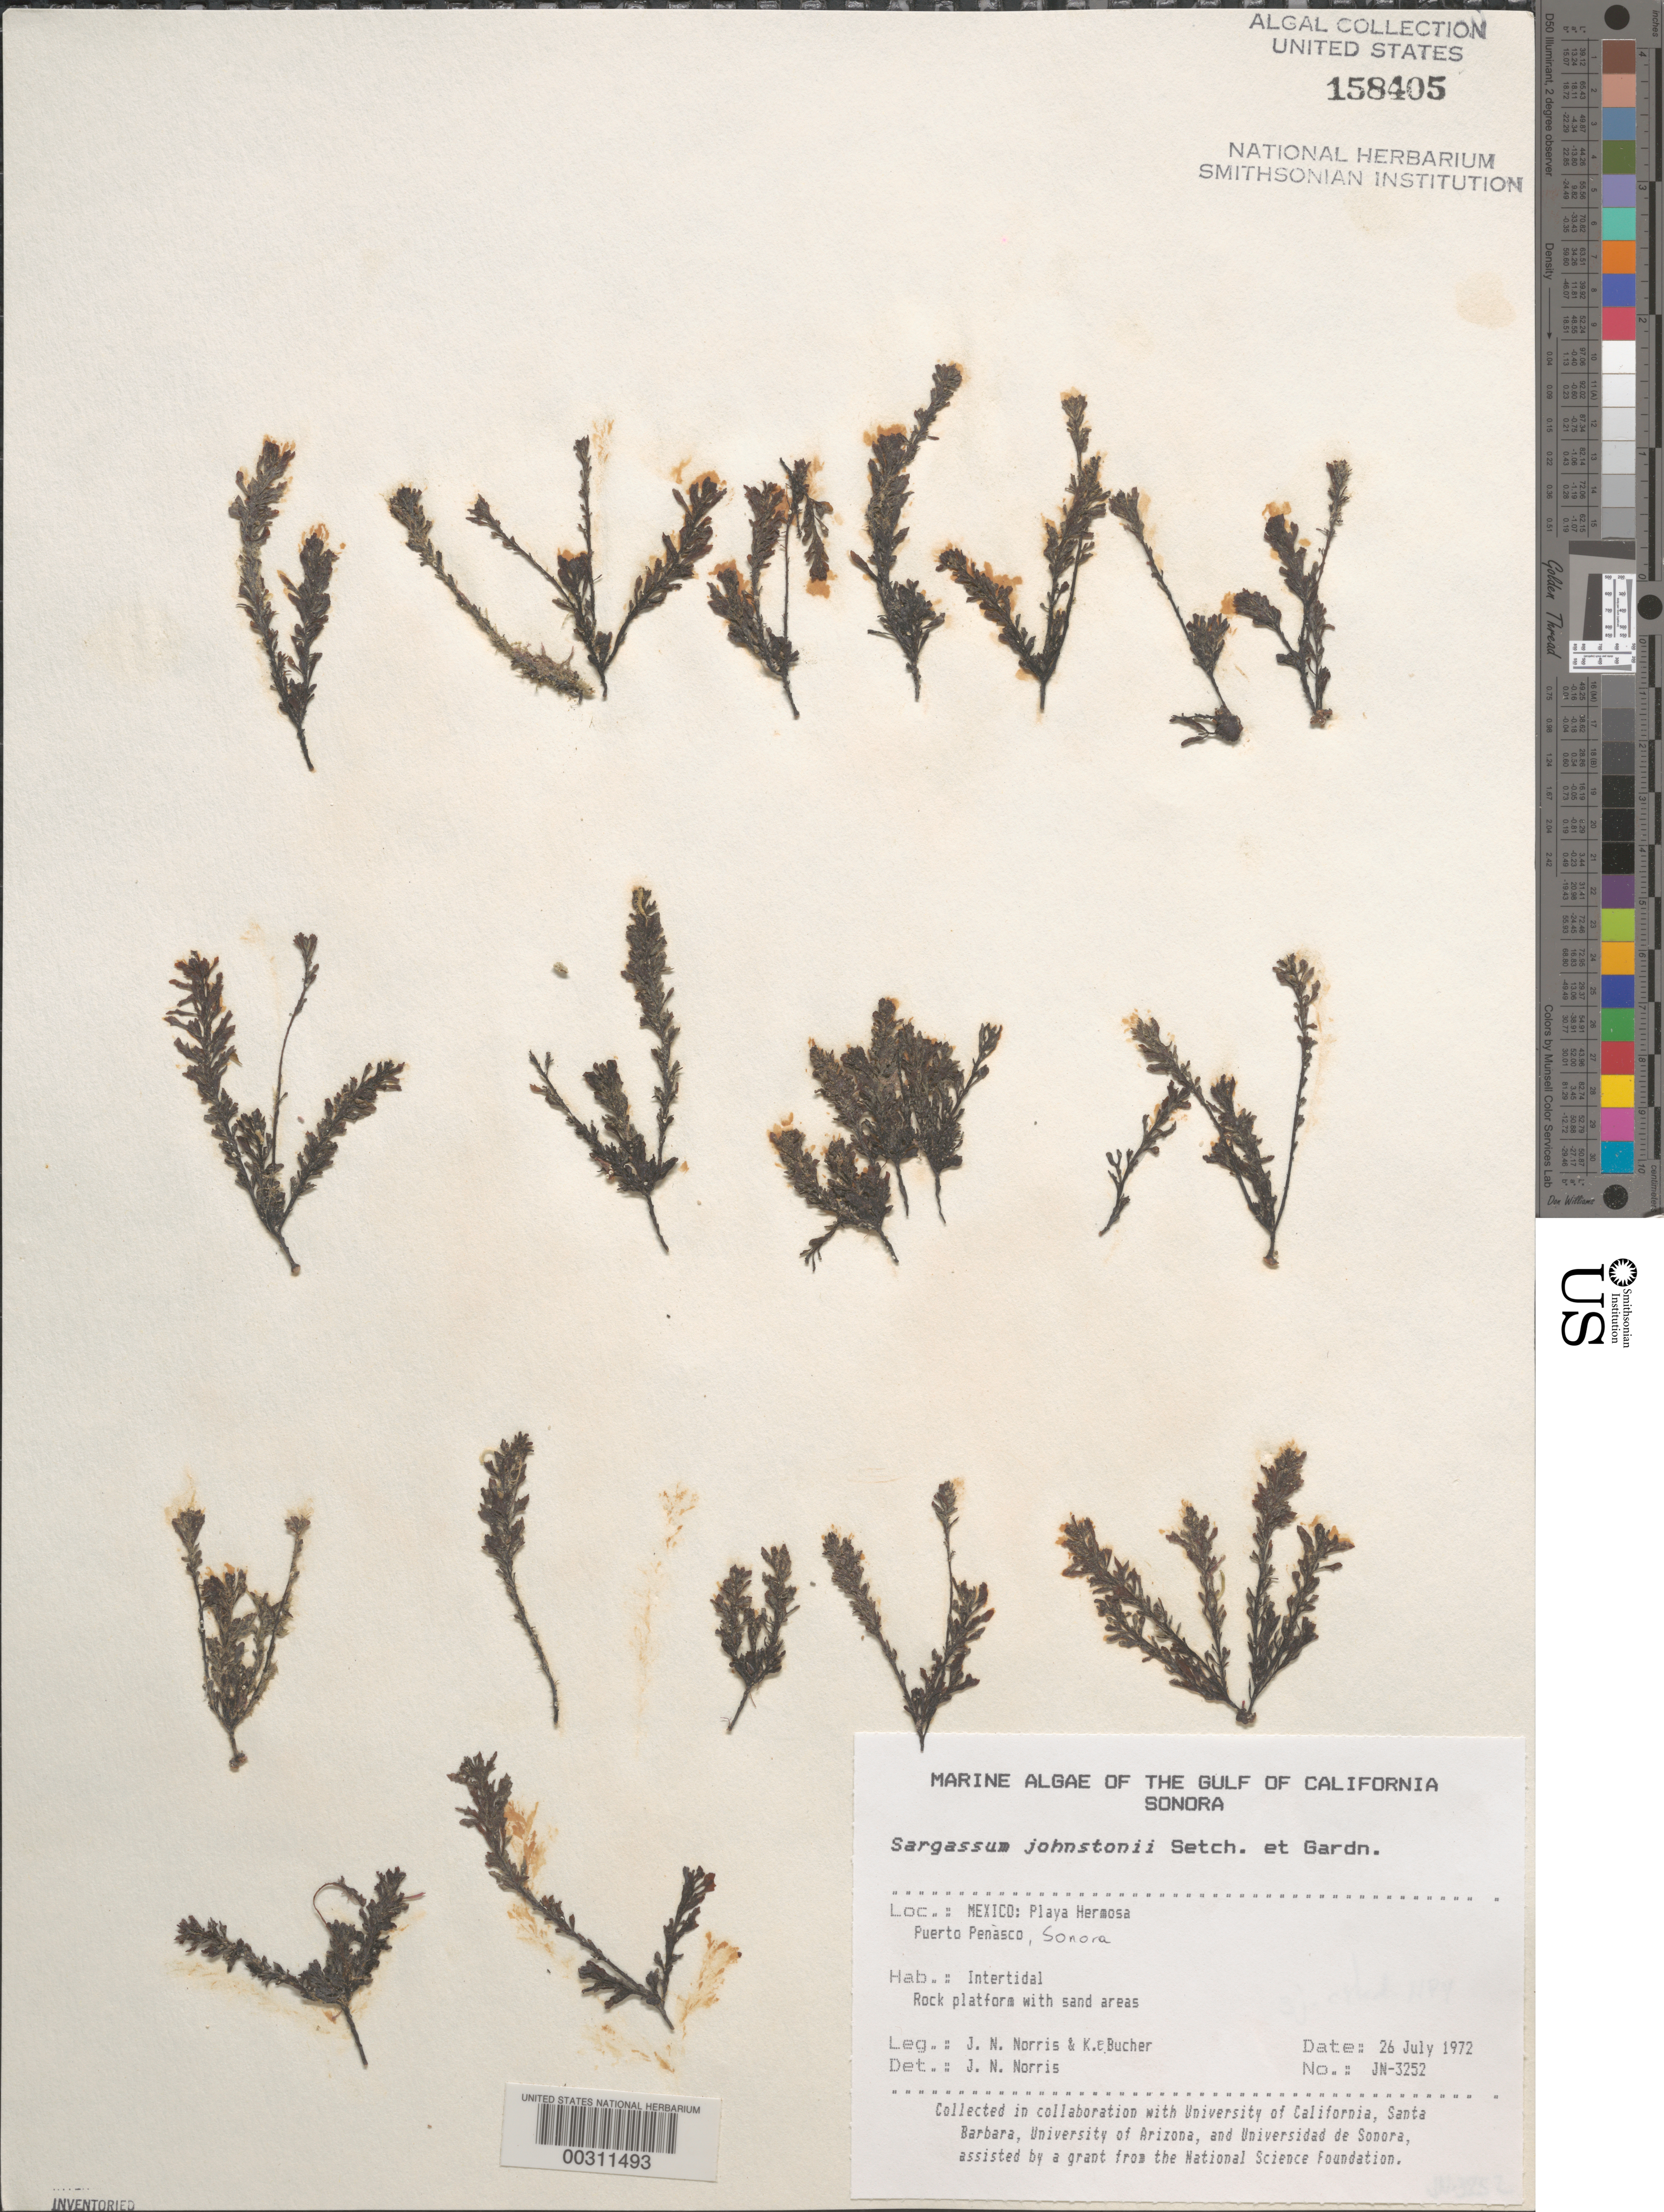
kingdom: Chromista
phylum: Ochrophyta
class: Phaeophyceae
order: Fucales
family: Sargassaceae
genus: Sargassum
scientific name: Sargassum johnstonii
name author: Setchell & N.L. Gardner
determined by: Norris, James N.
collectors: J. N. Norris & K. E. Bucher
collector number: JN-3252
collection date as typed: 26 Jul 1972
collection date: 1972-07-26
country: Mexico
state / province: Sonora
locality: Playa Hermosa, Puerto Penasco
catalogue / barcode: US 158405